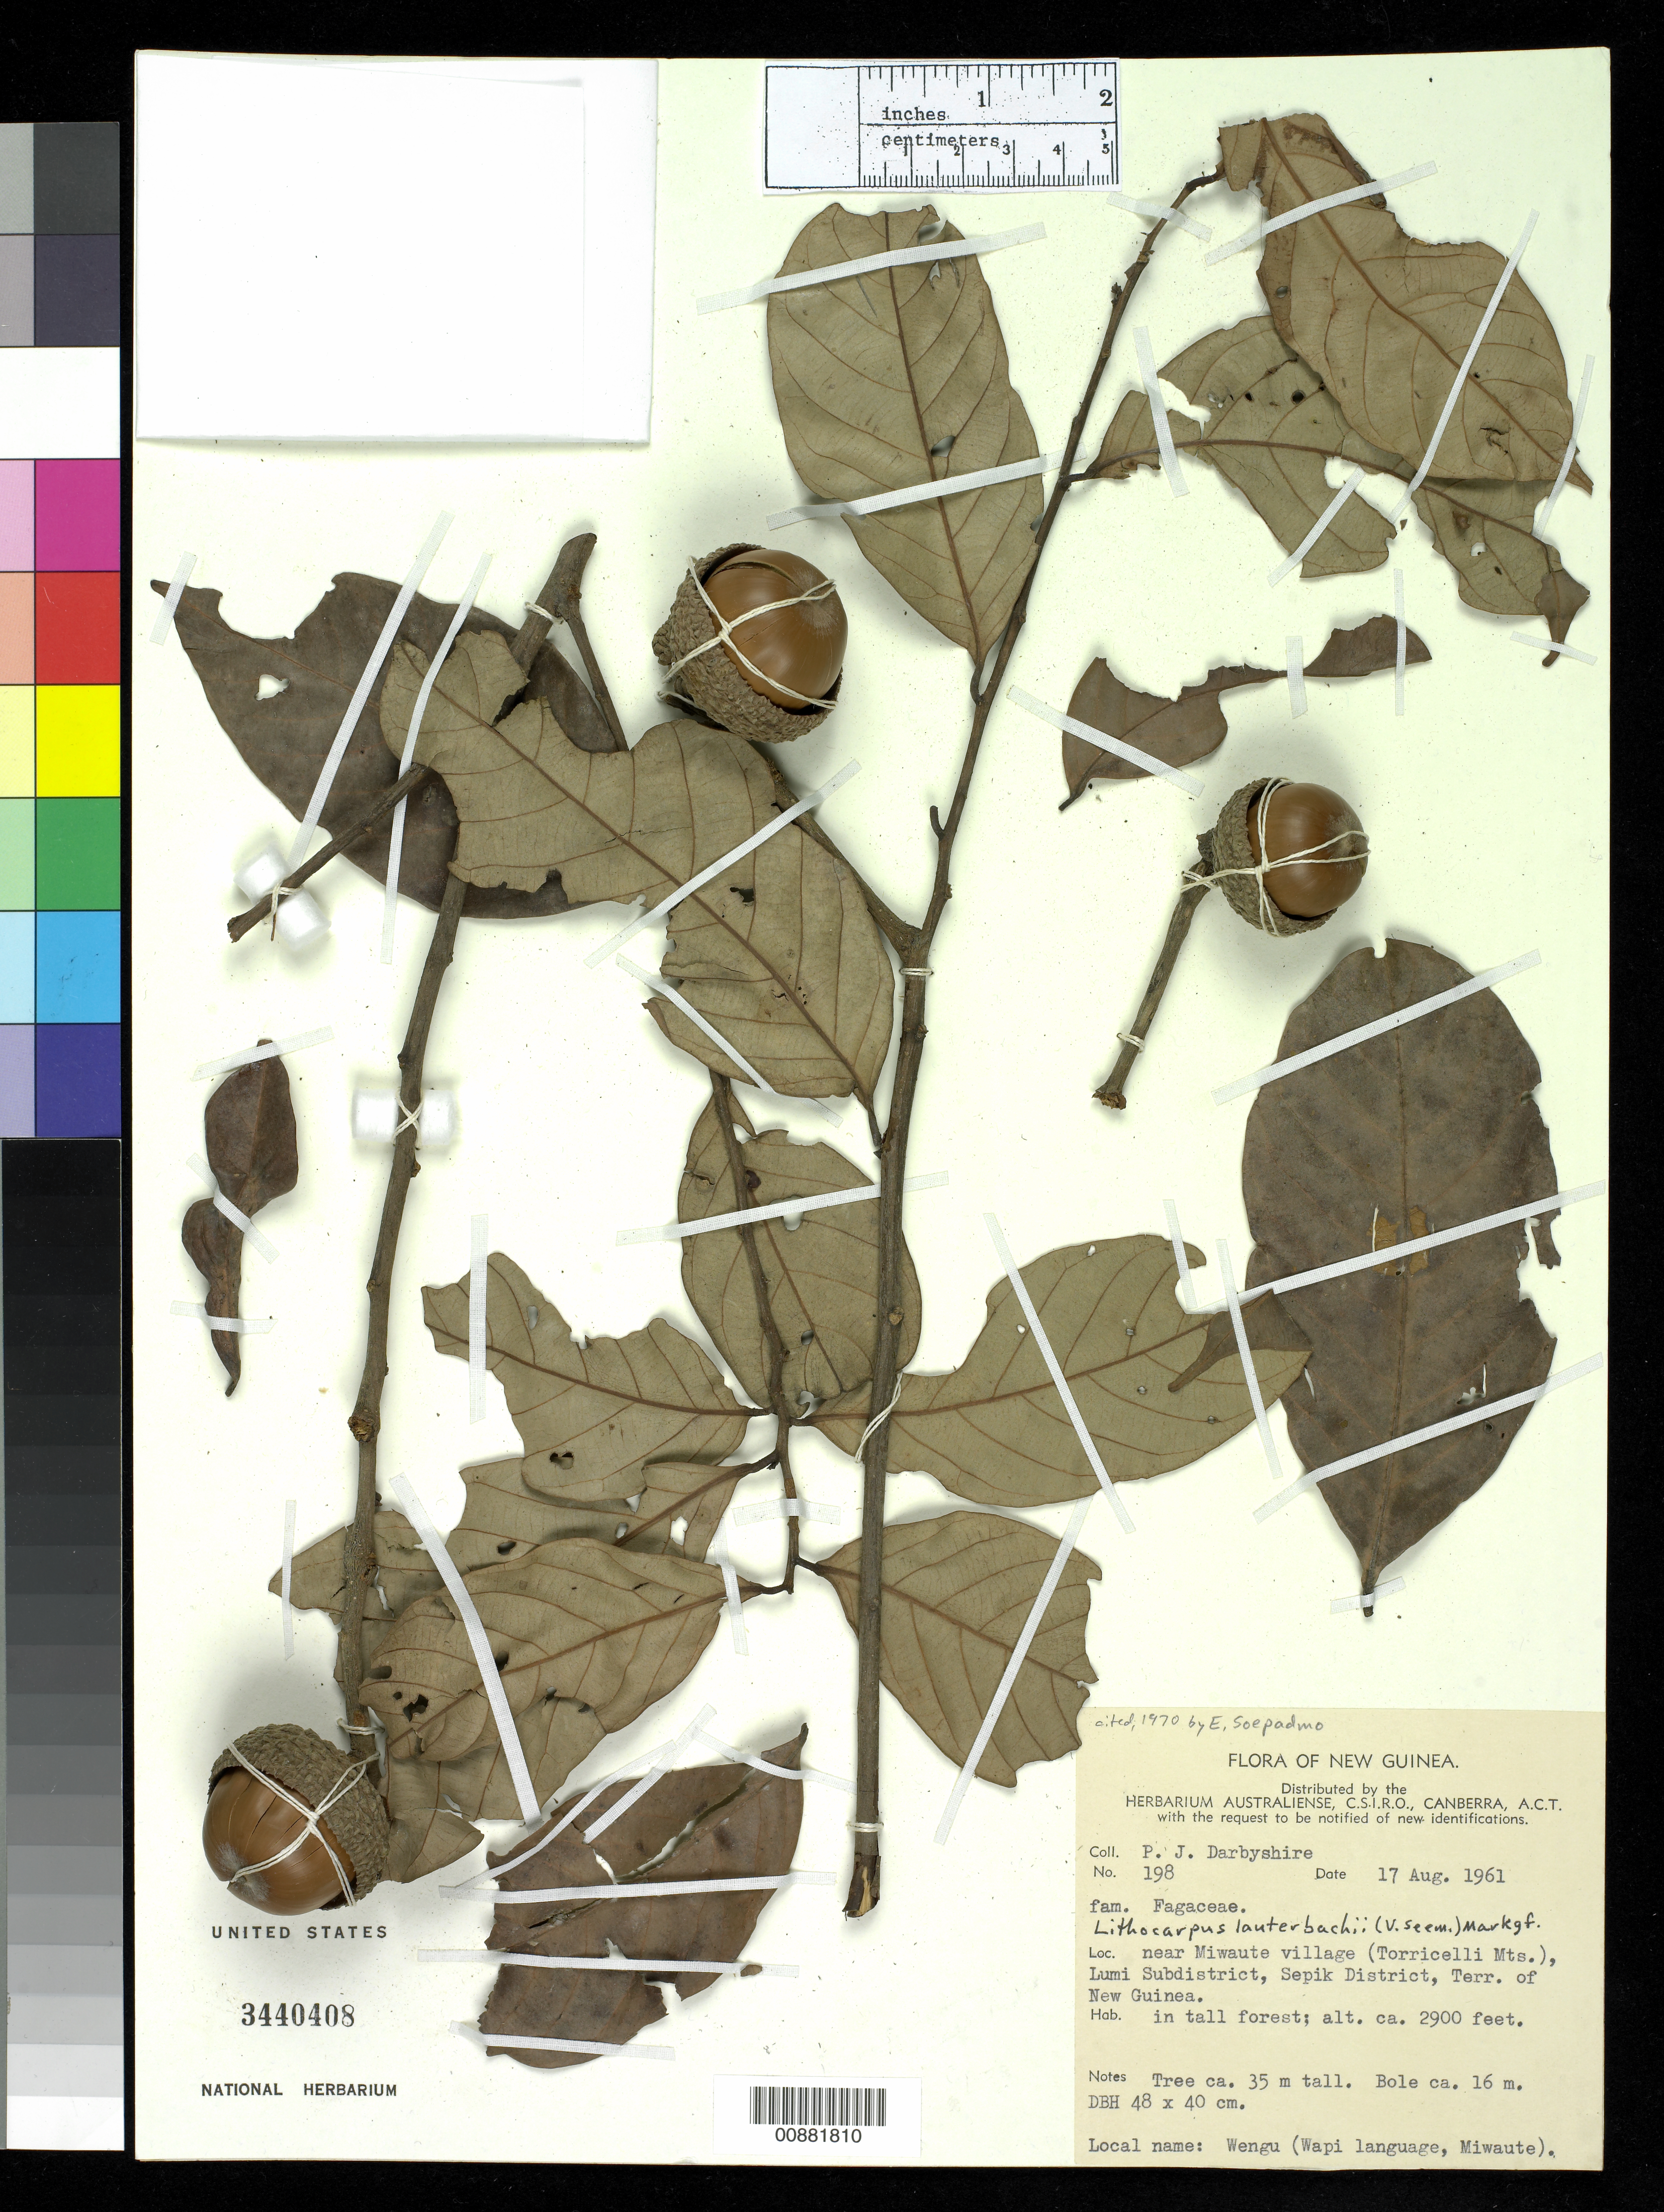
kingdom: Plantae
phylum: Tracheophyta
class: Magnoliopsida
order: Fagales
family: Fagaceae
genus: Lithocarpus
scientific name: Lithocarpus lauterbachii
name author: (Seem.) Markgr.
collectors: P. Darbyshire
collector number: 198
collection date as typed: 17 Aug 1961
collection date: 1961-08-17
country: Papua New Guinea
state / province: Sandaun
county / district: Lumi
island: New Guinea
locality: near Miwaute village (Torricelli Mts.), Lumi Subdistrice, Sepik District, Terr. Of New Guinea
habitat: in tall forest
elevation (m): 884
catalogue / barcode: US 3440408